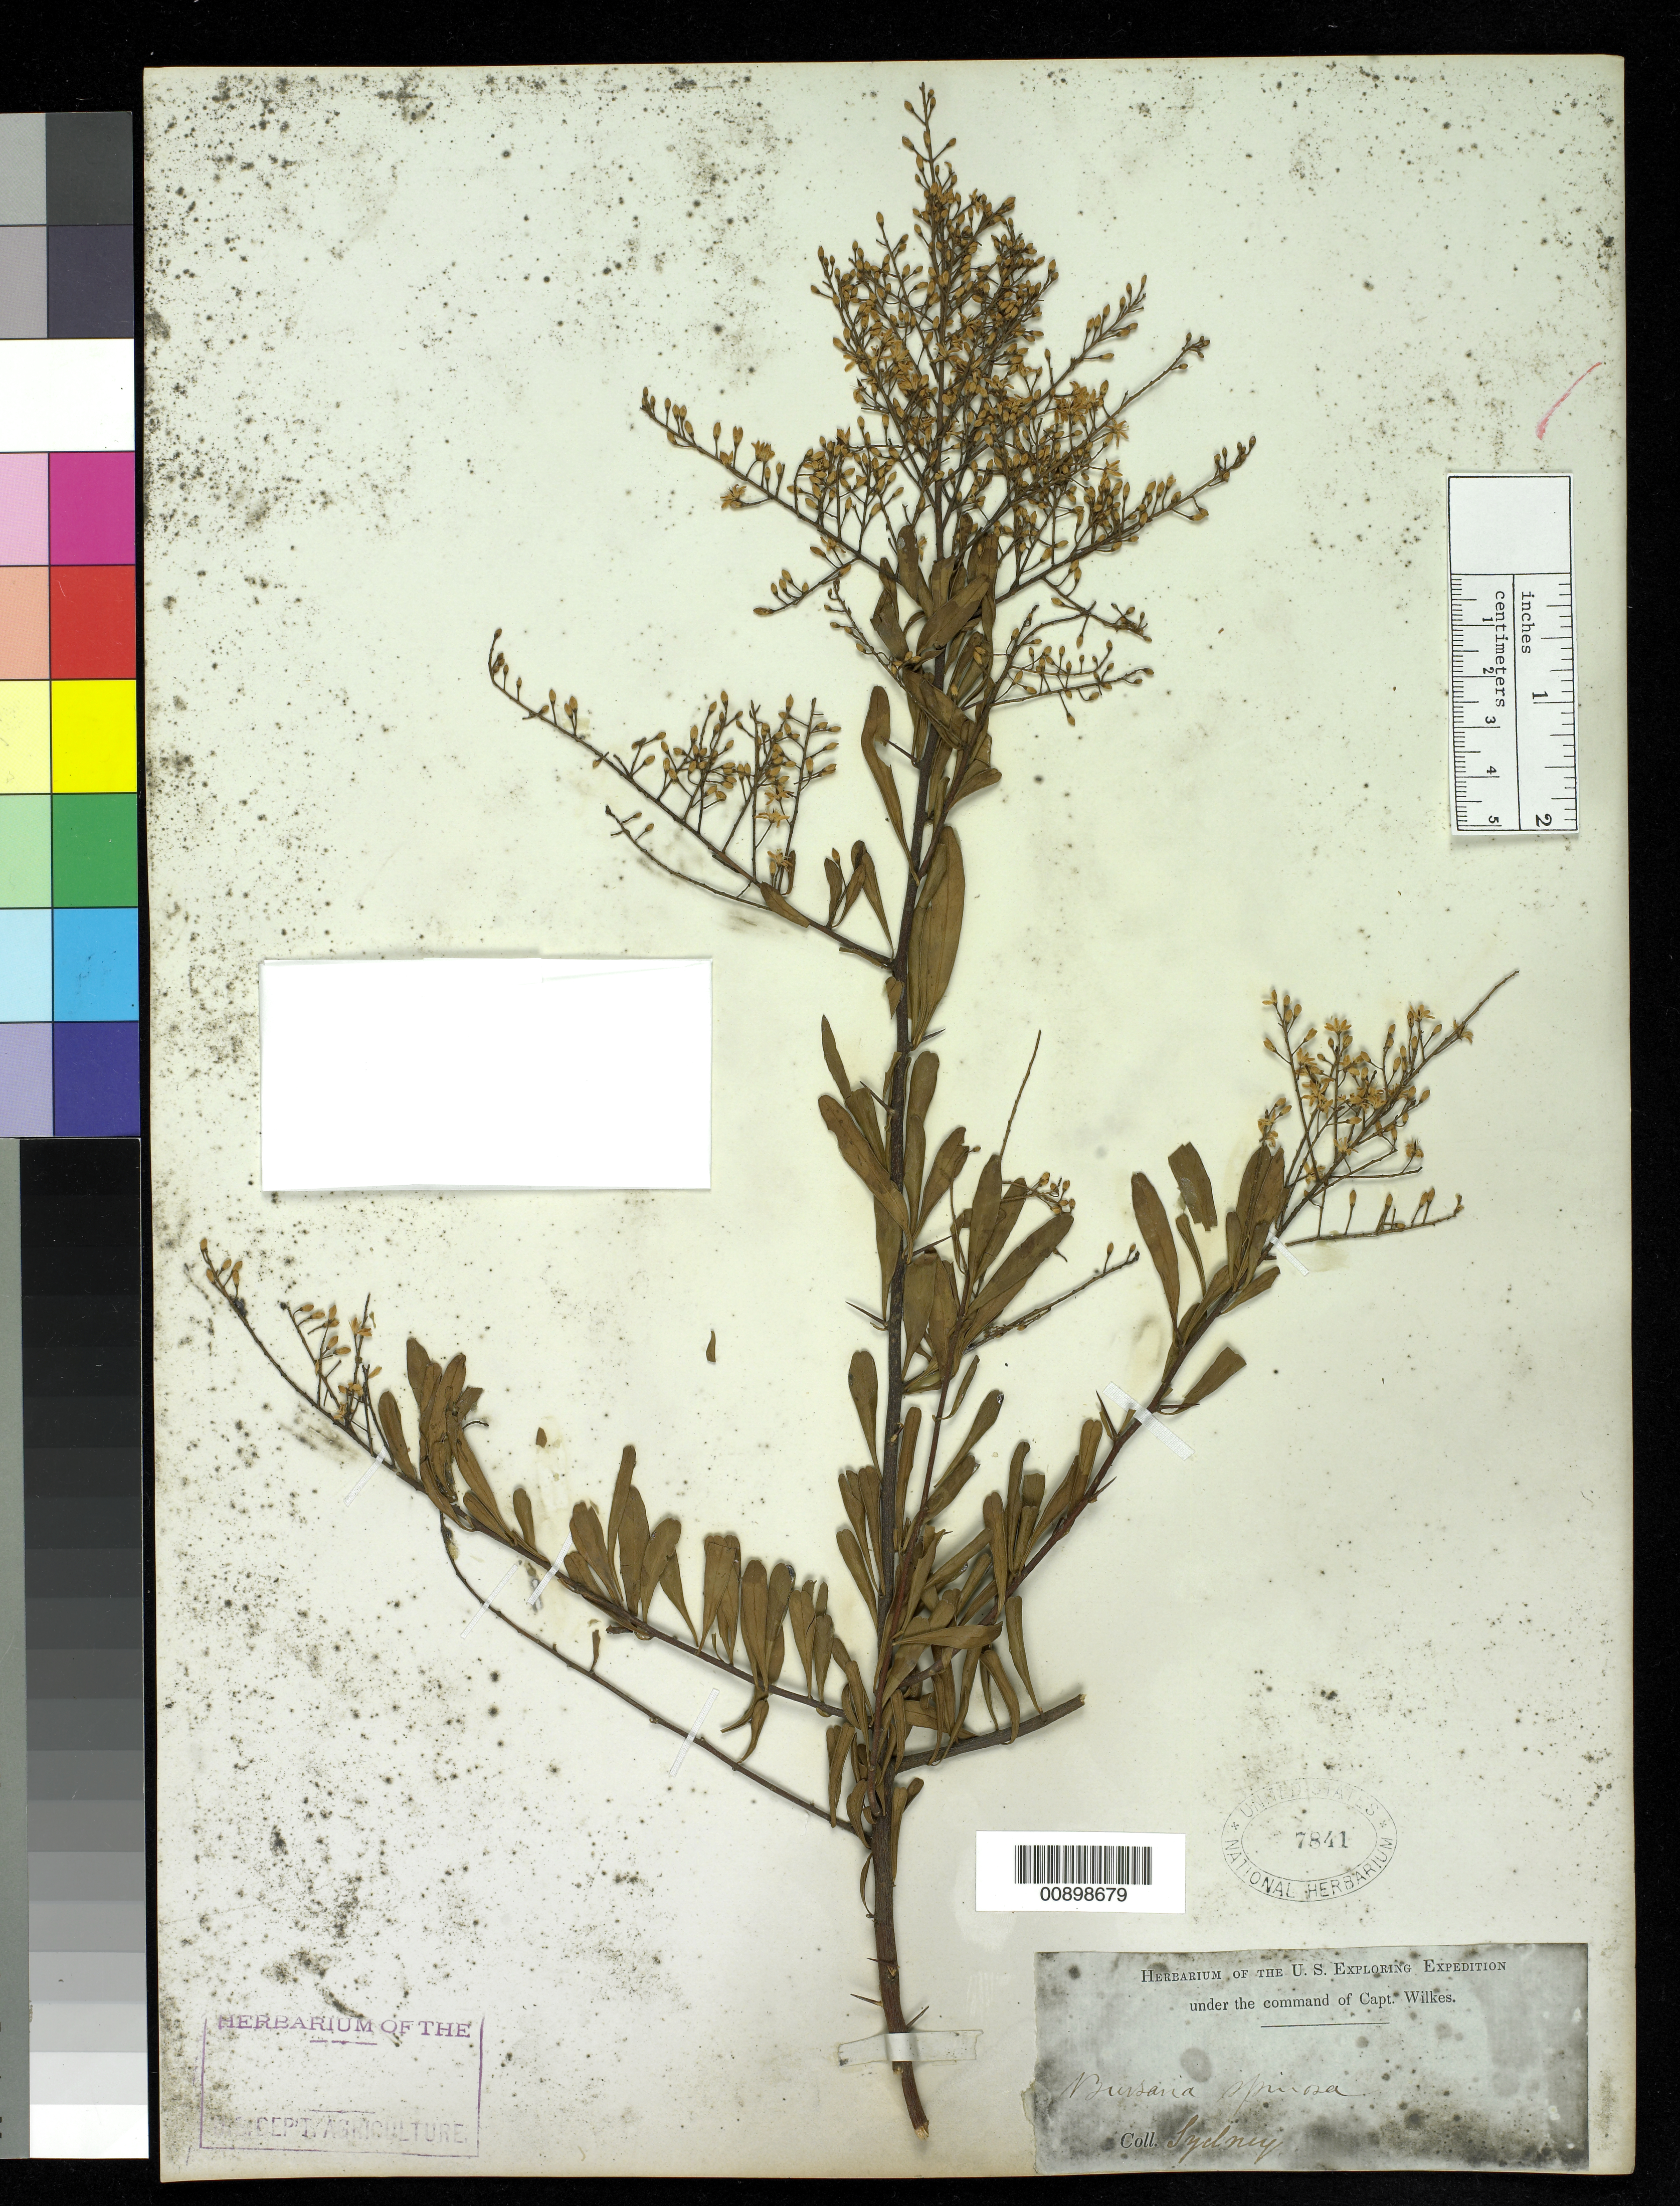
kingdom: Plantae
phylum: Tracheophyta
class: Magnoliopsida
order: Apiales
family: Pittosporaceae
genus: Bursaria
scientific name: Bursaria spinosa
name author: Cav.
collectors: Wilkes Explor. Exped.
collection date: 1838/1842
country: Australia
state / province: New South Wales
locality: Sydney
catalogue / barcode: US 7841